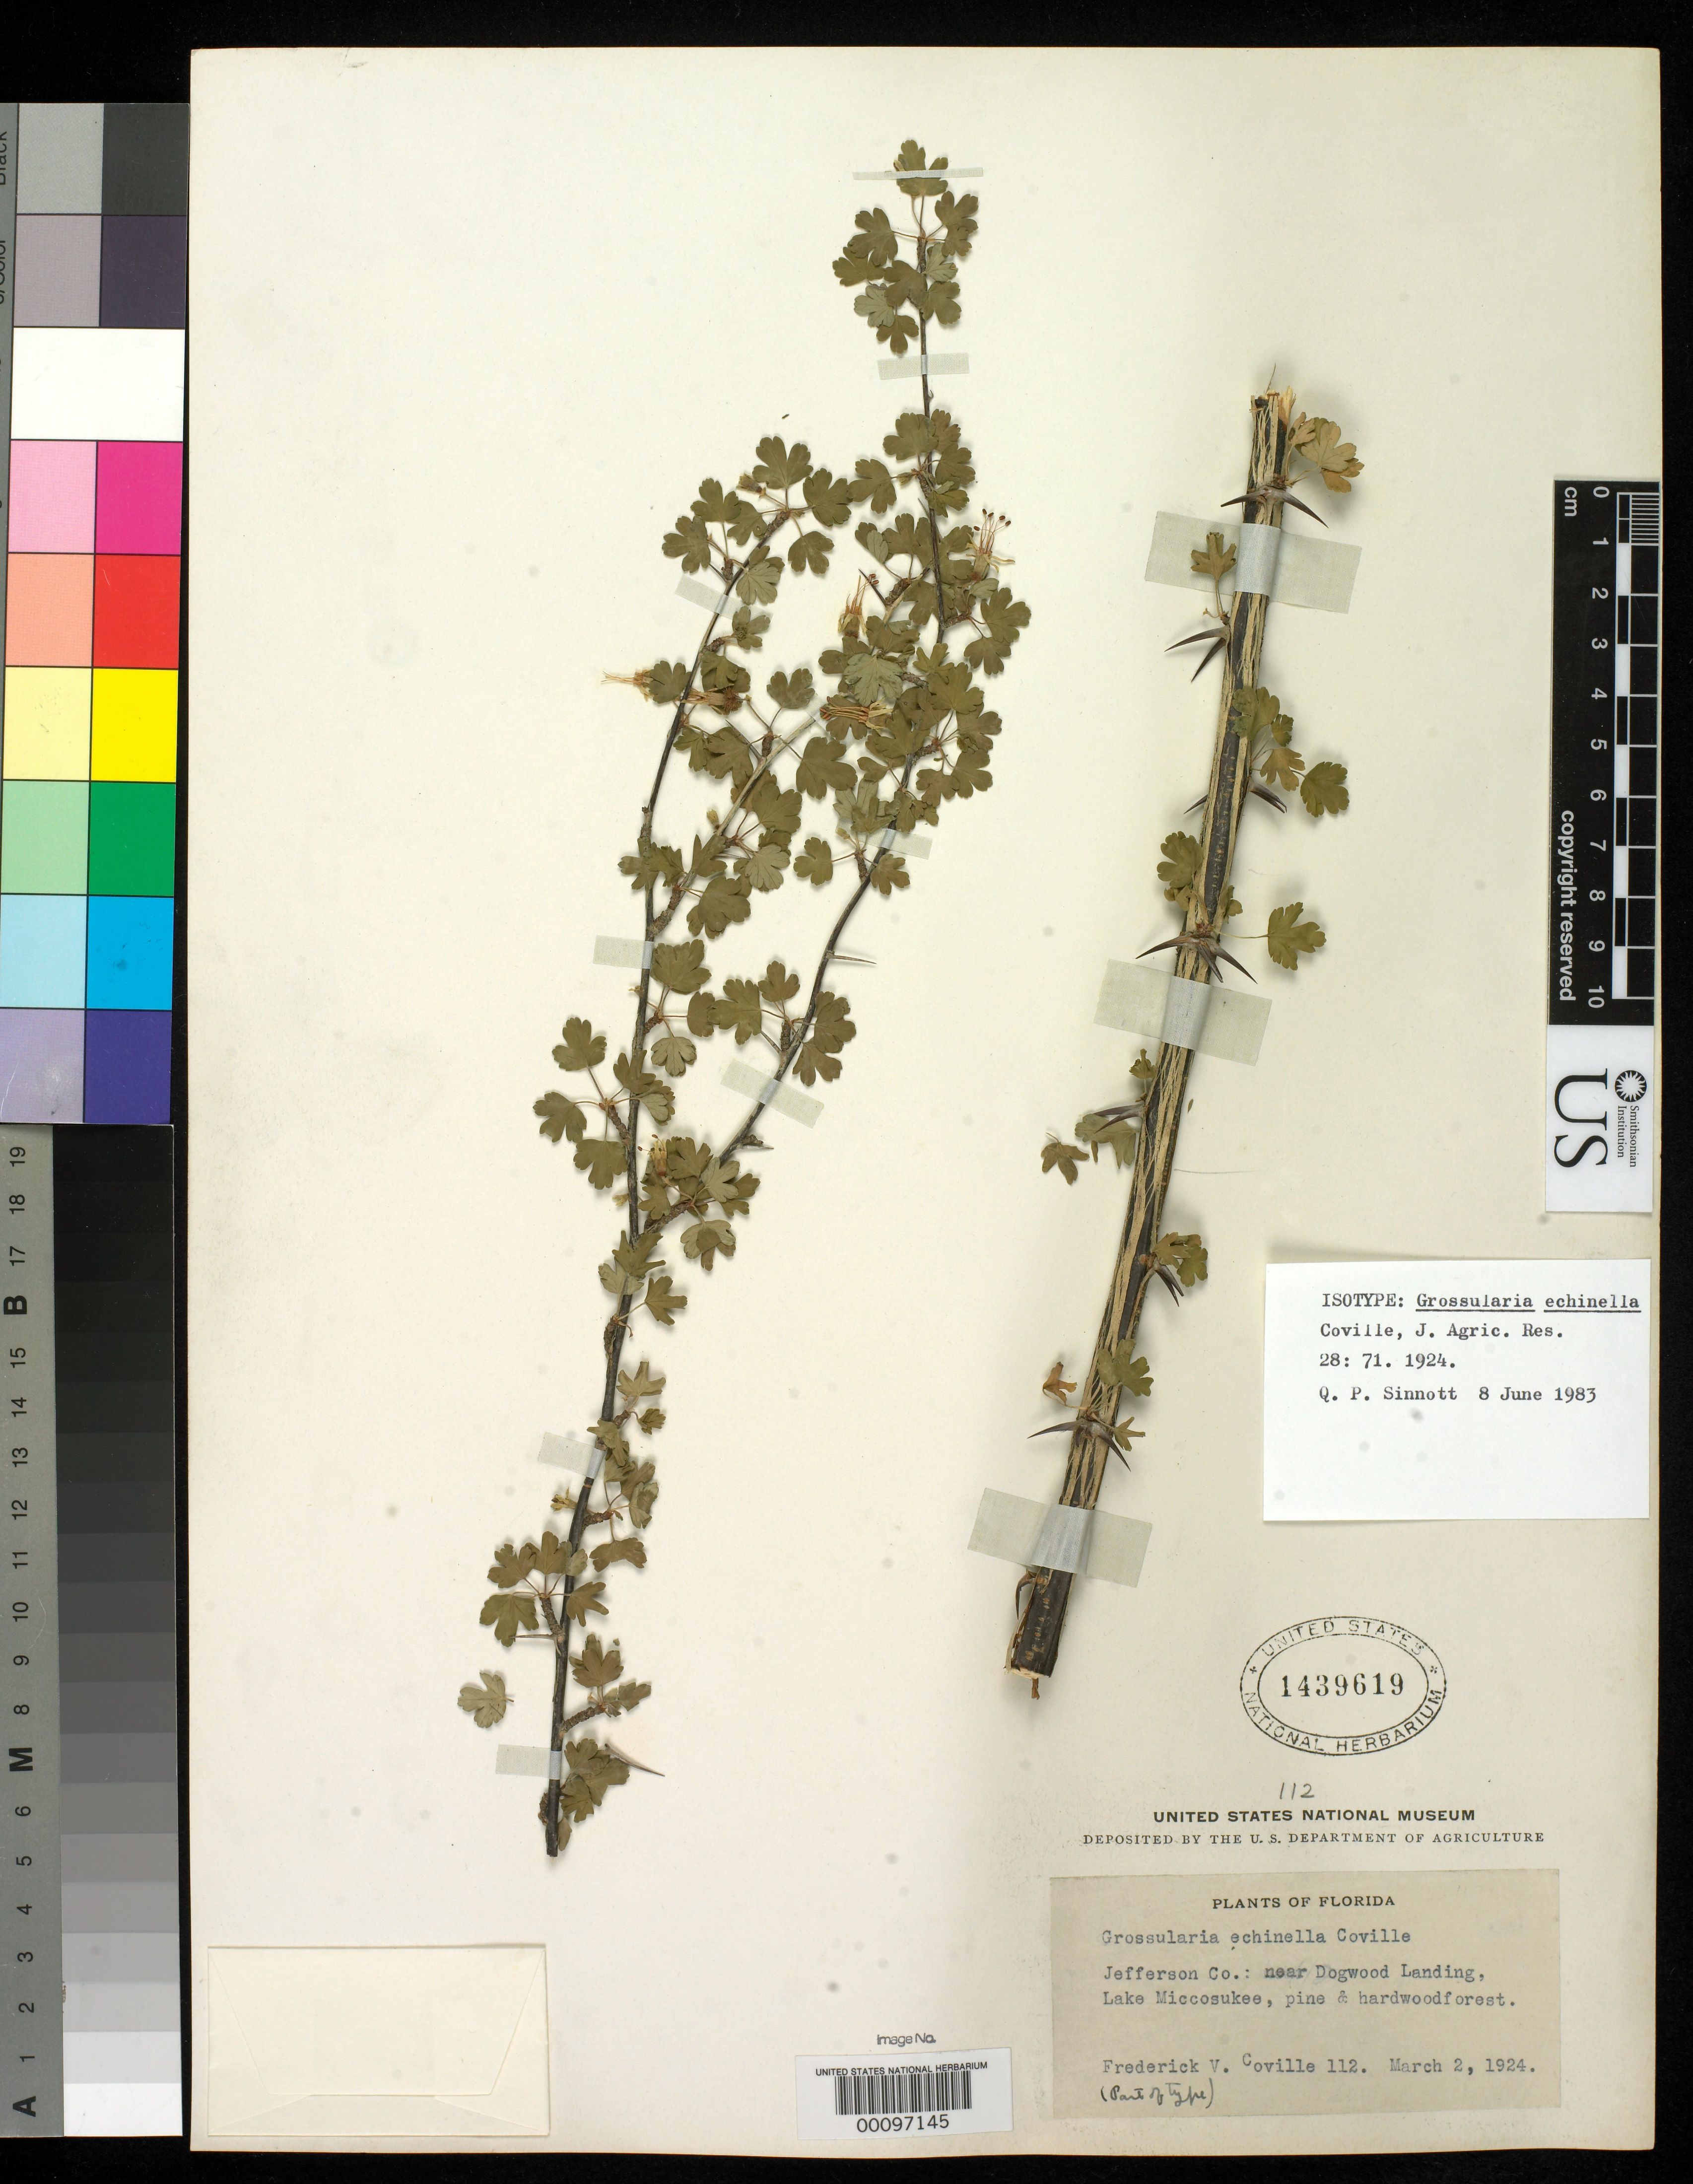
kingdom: Plantae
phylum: Tracheophyta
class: Magnoliopsida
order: Saxifragales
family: Grossulariaceae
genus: Grossularia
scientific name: Grossularia echinella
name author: Coville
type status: Isotype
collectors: F. V. Coville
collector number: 112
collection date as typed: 02 Mar 1924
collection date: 1924-03-02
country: United States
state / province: Florida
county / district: Jefferson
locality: Near Dogwood Landing, Lake Miccosukee.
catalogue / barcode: US 1439619